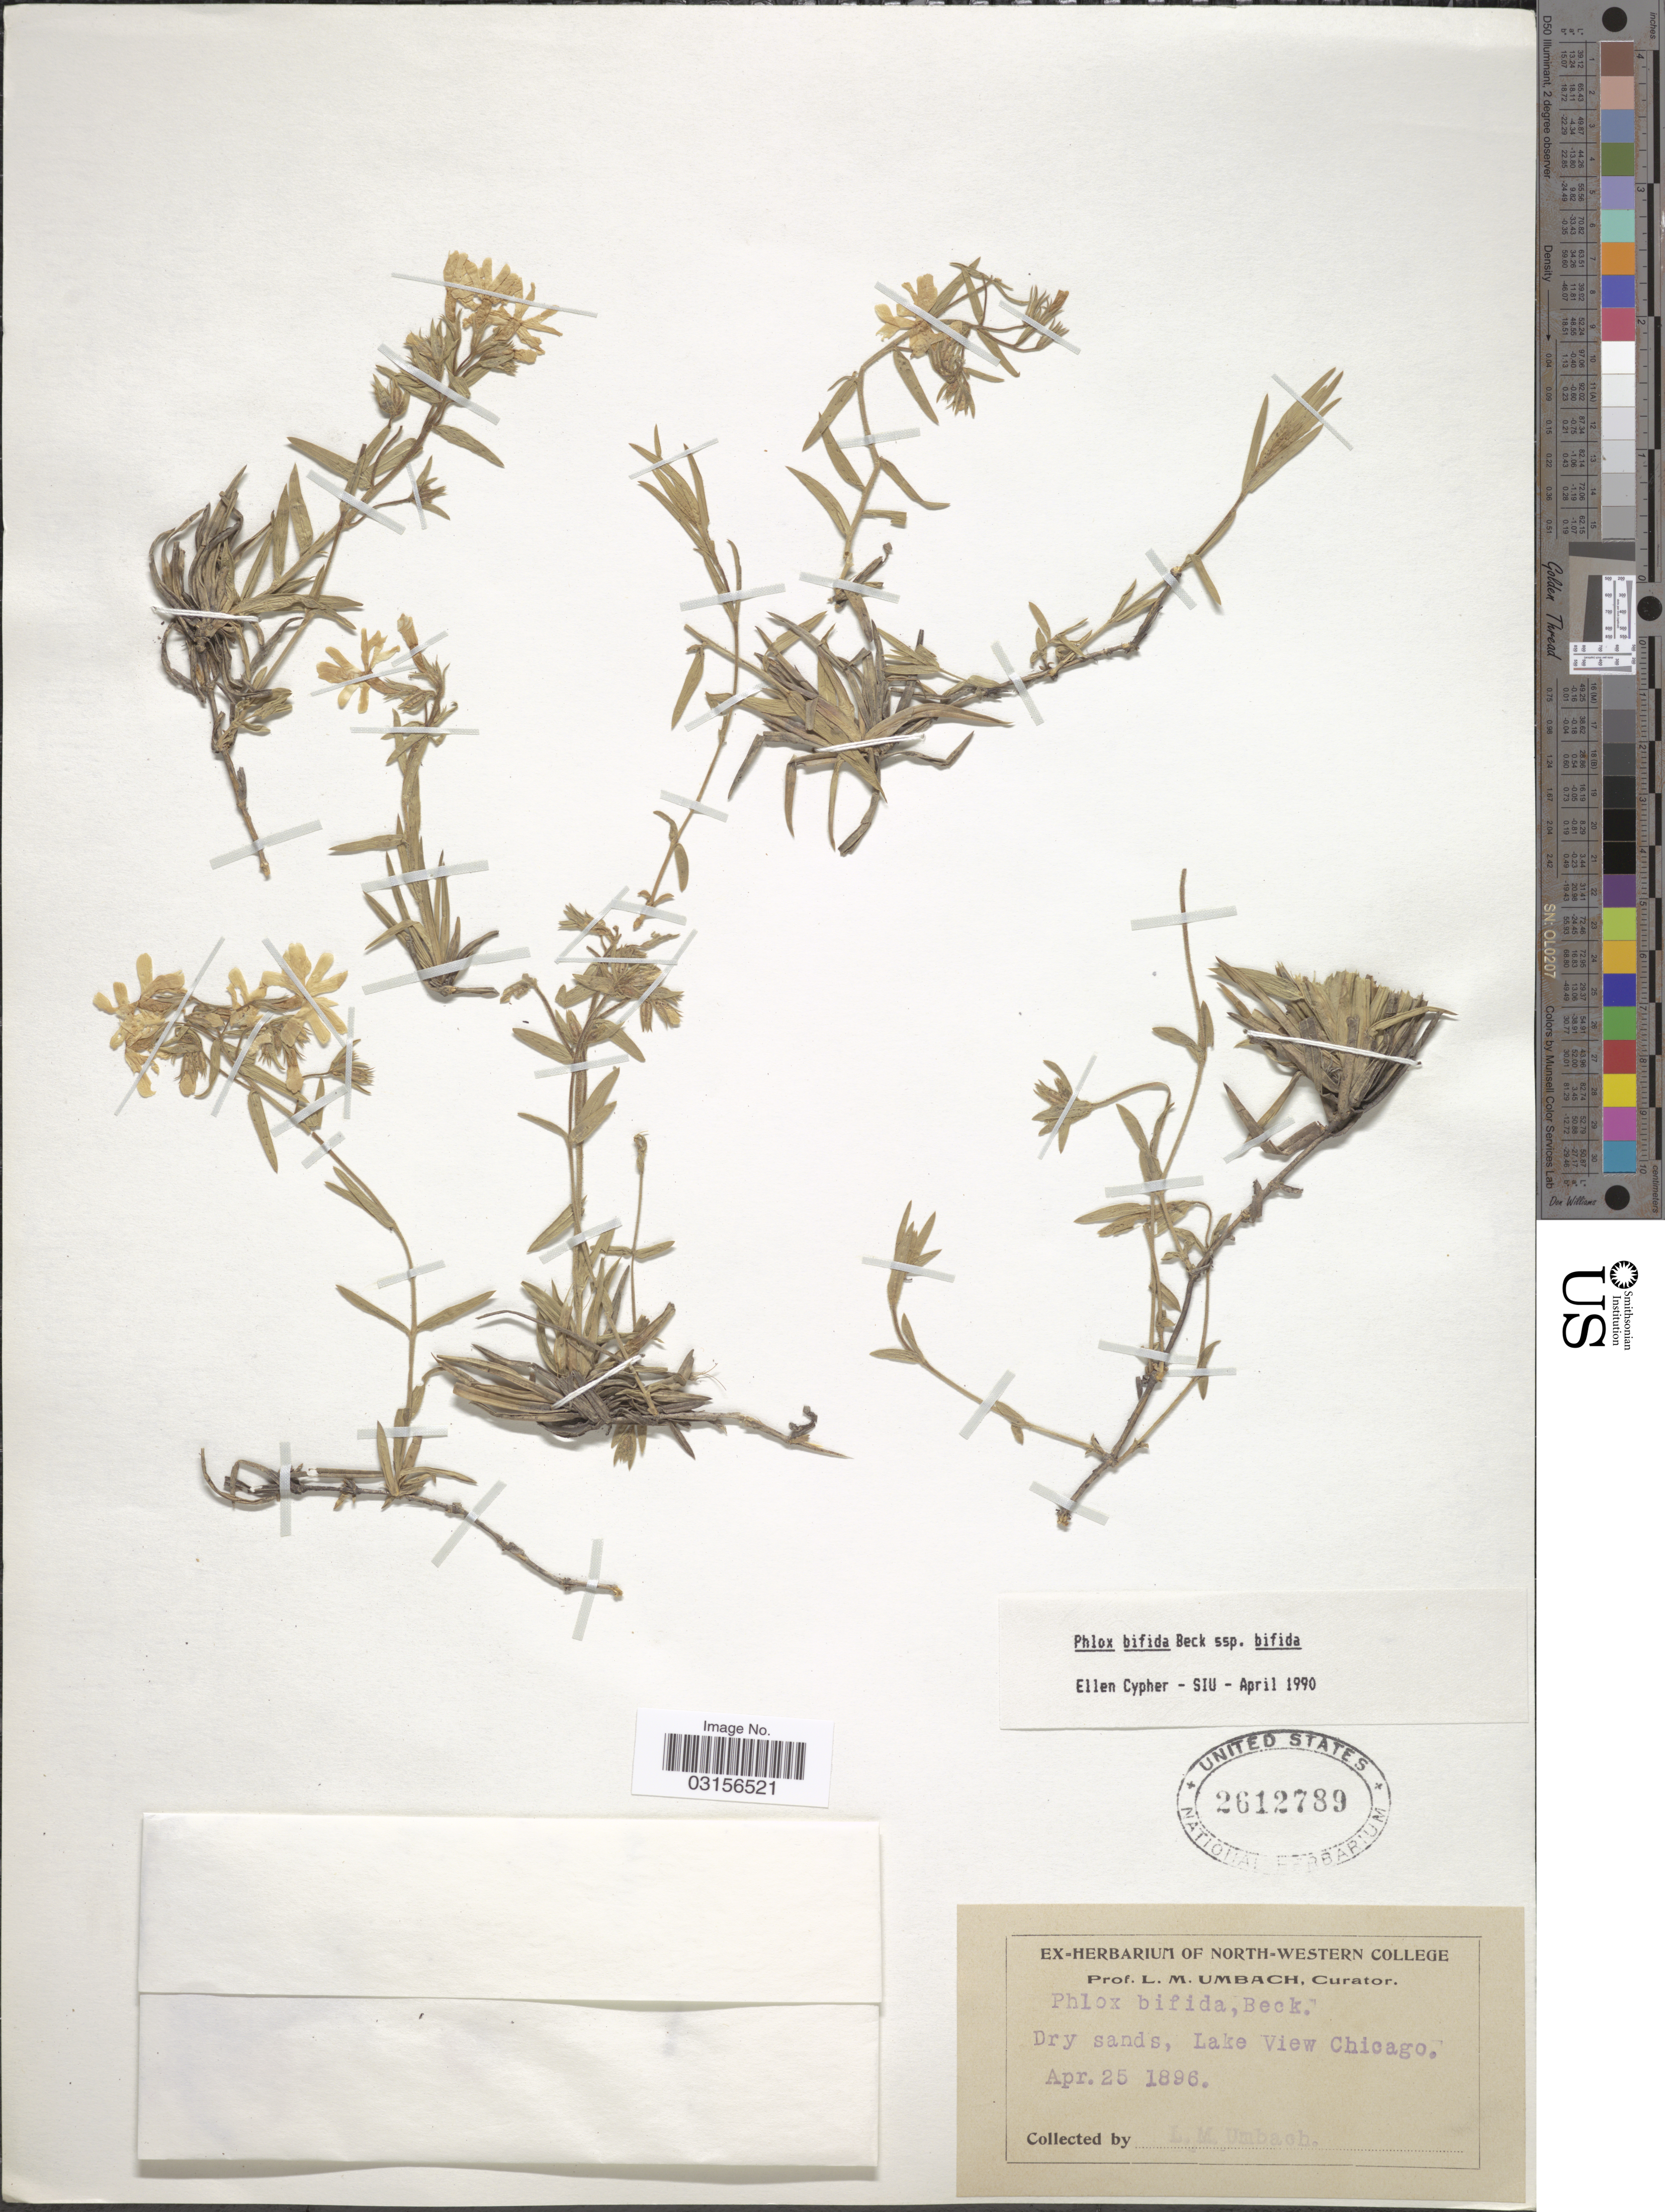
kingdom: Plantae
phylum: Tracheophyta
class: Magnoliopsida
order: Ericales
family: Polemoniaceae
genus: Phlox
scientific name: Phlox bifida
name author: L.C. Beck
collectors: L. M. Umbach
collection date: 1896-04-25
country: United States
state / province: Illinois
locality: Lake View Chicago.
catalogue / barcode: US 2612789